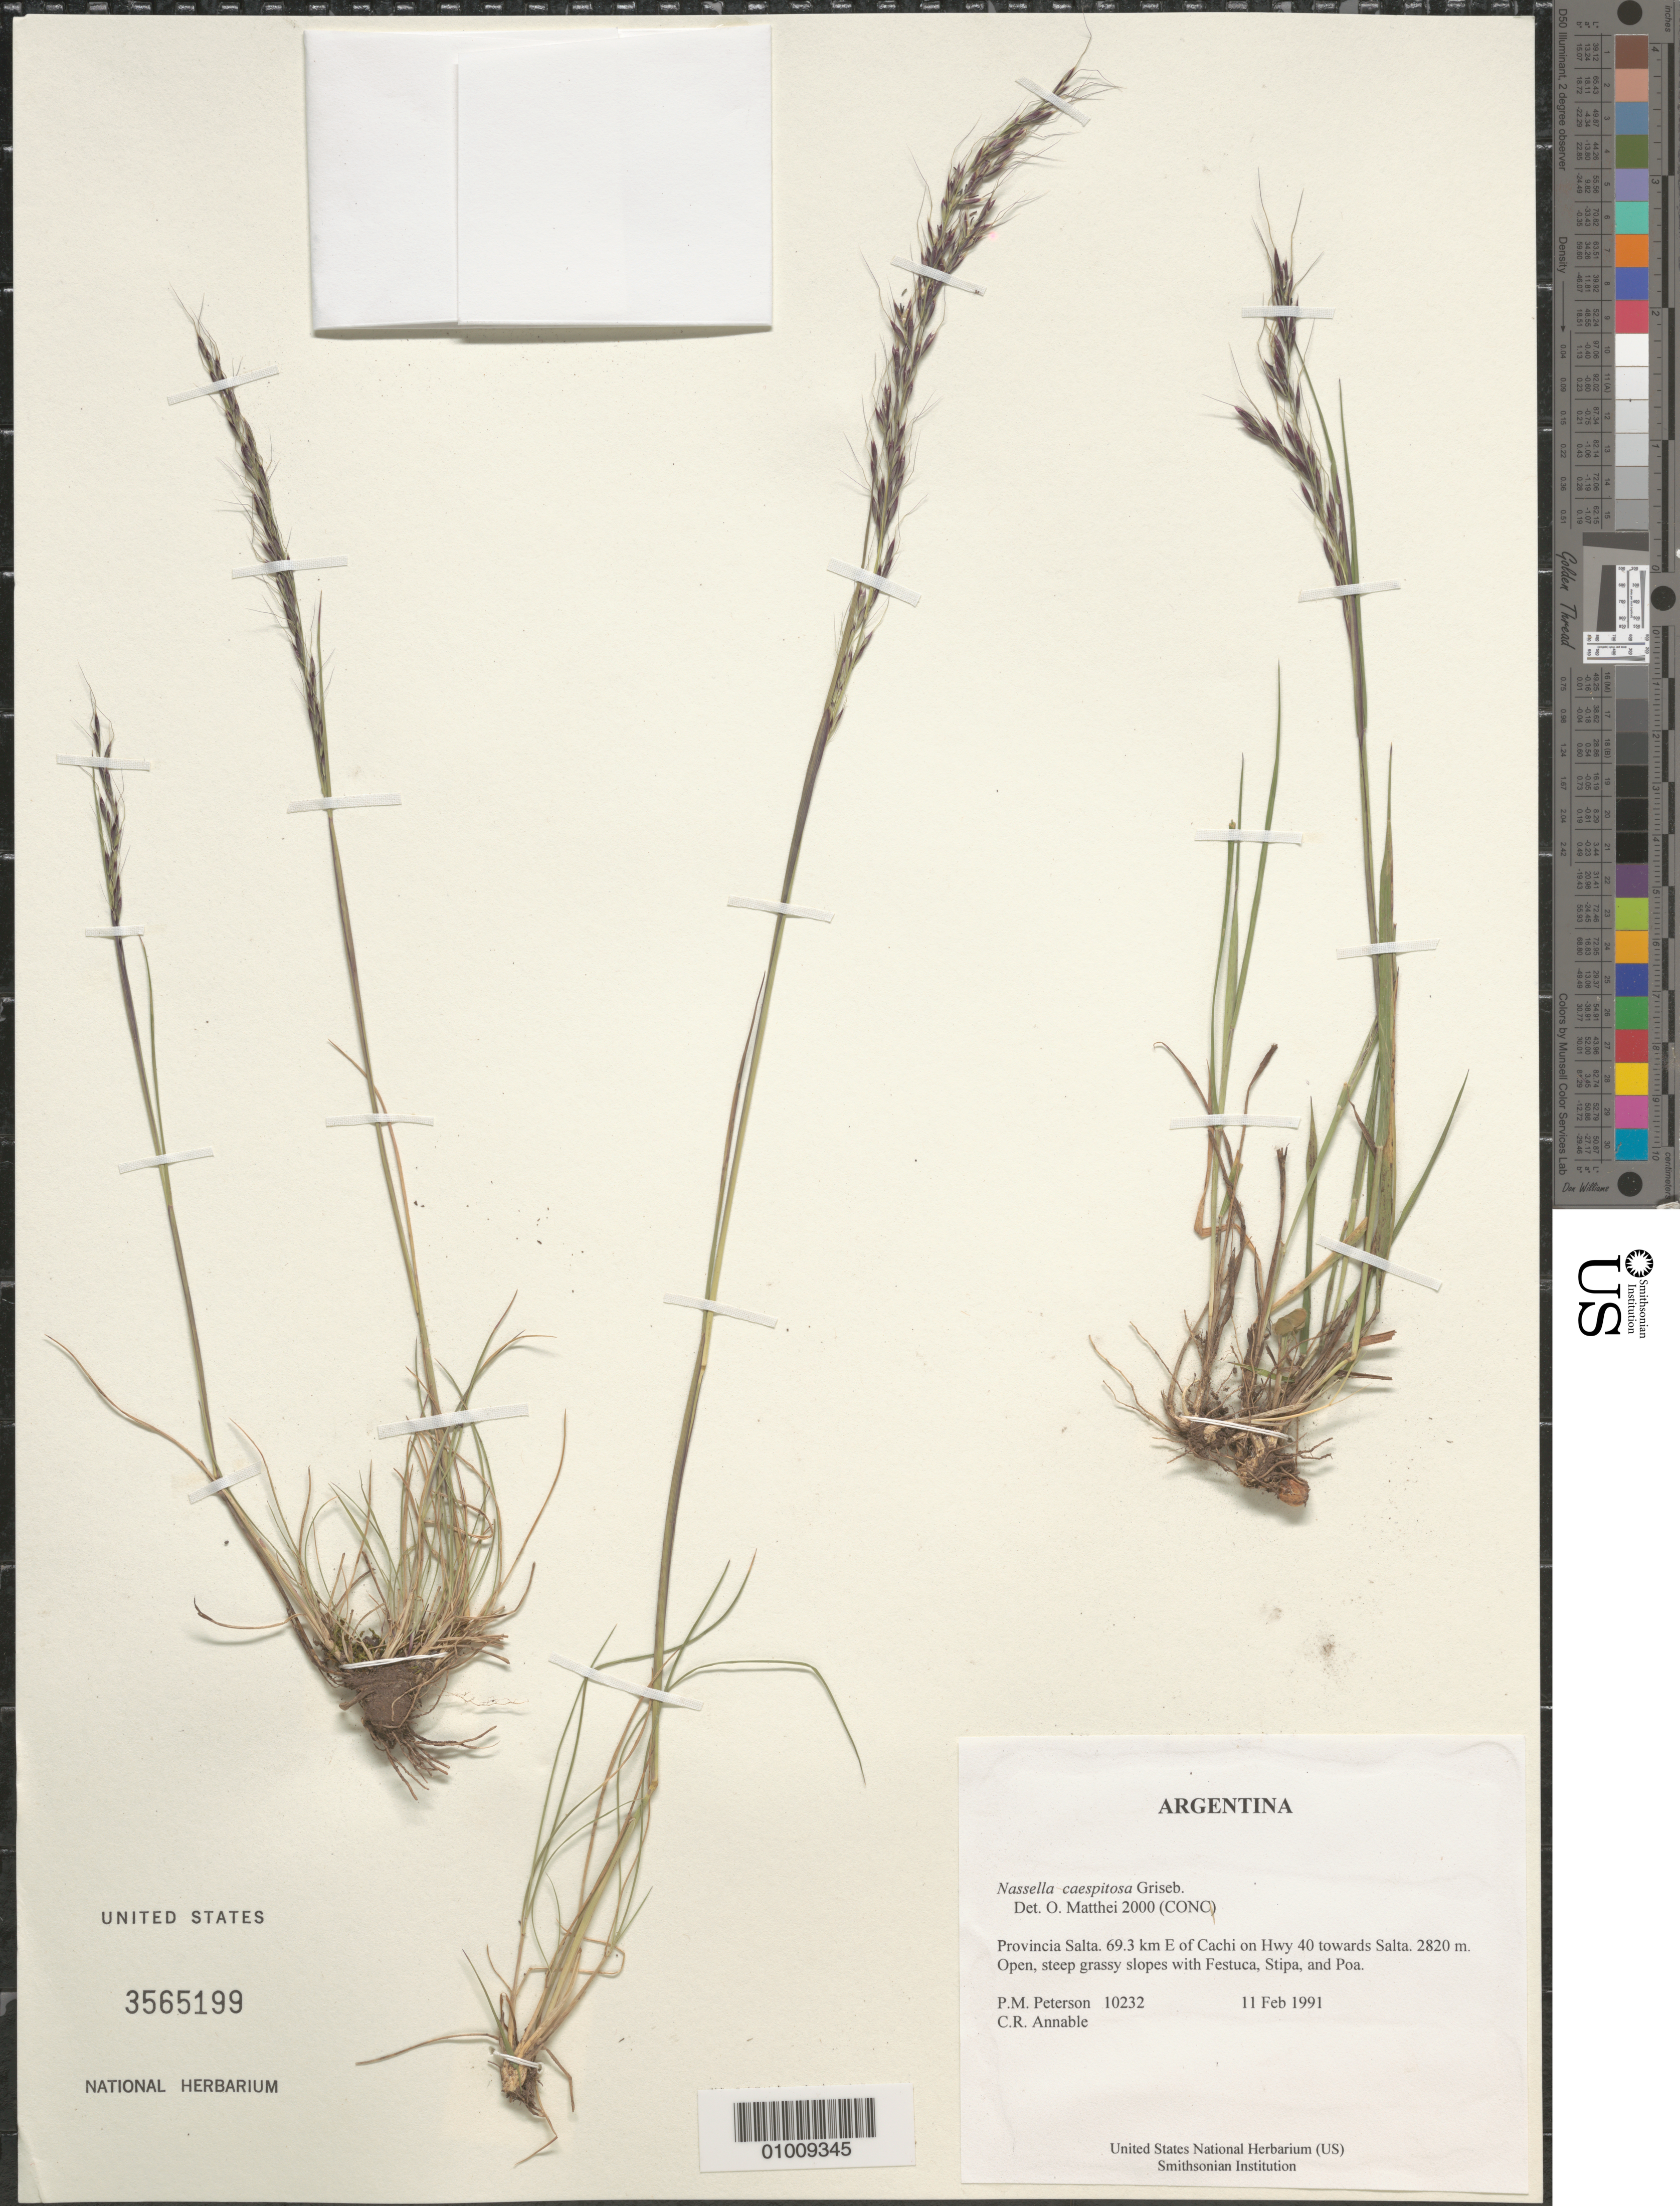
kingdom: Plantae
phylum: Tracheophyta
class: Liliopsida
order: Poales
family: Poaceae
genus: Nassella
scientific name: Nassella caespitosa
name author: Griseb.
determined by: Matthei, O. R.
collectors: P. M. Peterson & C. R. Annable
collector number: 10232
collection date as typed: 11 Feb 1991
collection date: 1991-02-11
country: Argentina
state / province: Salta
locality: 69.3 km E of Cachi on Hwy 40 towards Salta.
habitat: Open, steep grassy slopes with Festuca, Stipa, and Poa.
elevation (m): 2820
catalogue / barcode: US 3565199